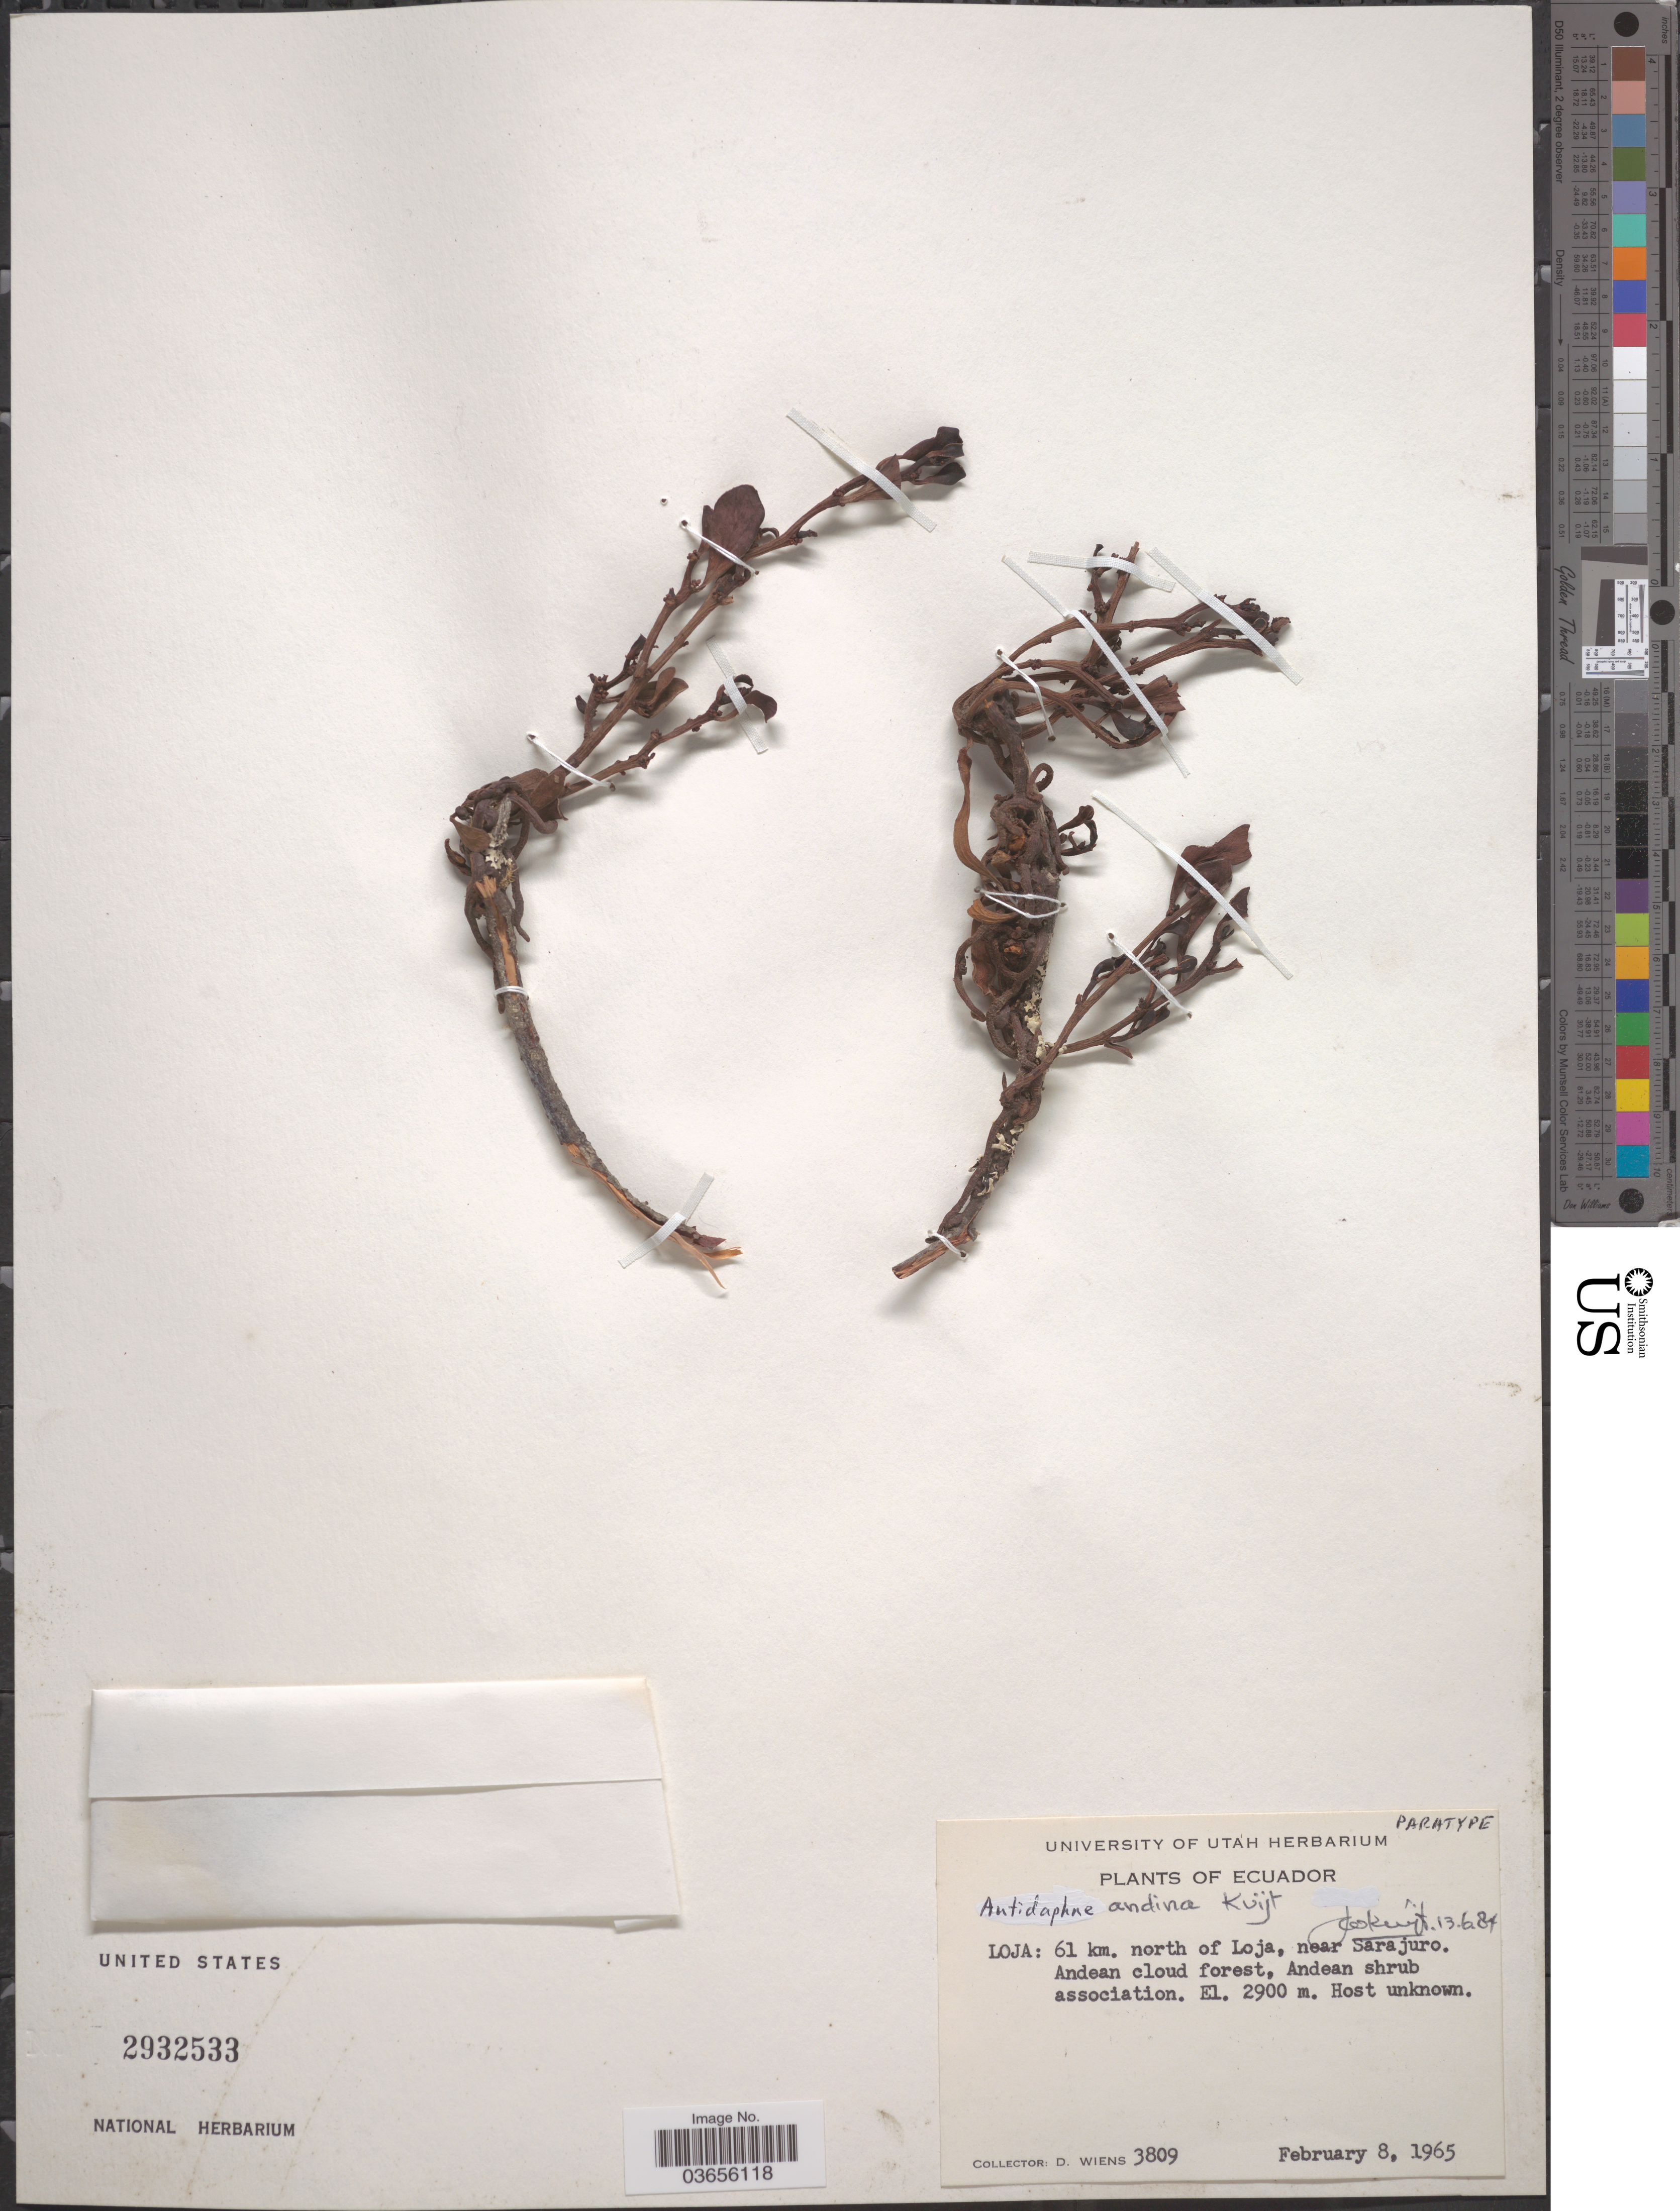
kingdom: Plantae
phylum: Tracheophyta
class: Magnoliopsida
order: Santalales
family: Santalaceae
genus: Antidaphne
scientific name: Antidaphne andina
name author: Kuijt in Harling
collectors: D. Wiens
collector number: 3809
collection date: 1965-02-08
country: Ecuador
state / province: Loja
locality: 61 km. north of Loja, near Sarajuro.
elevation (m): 2900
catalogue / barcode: US 2932533